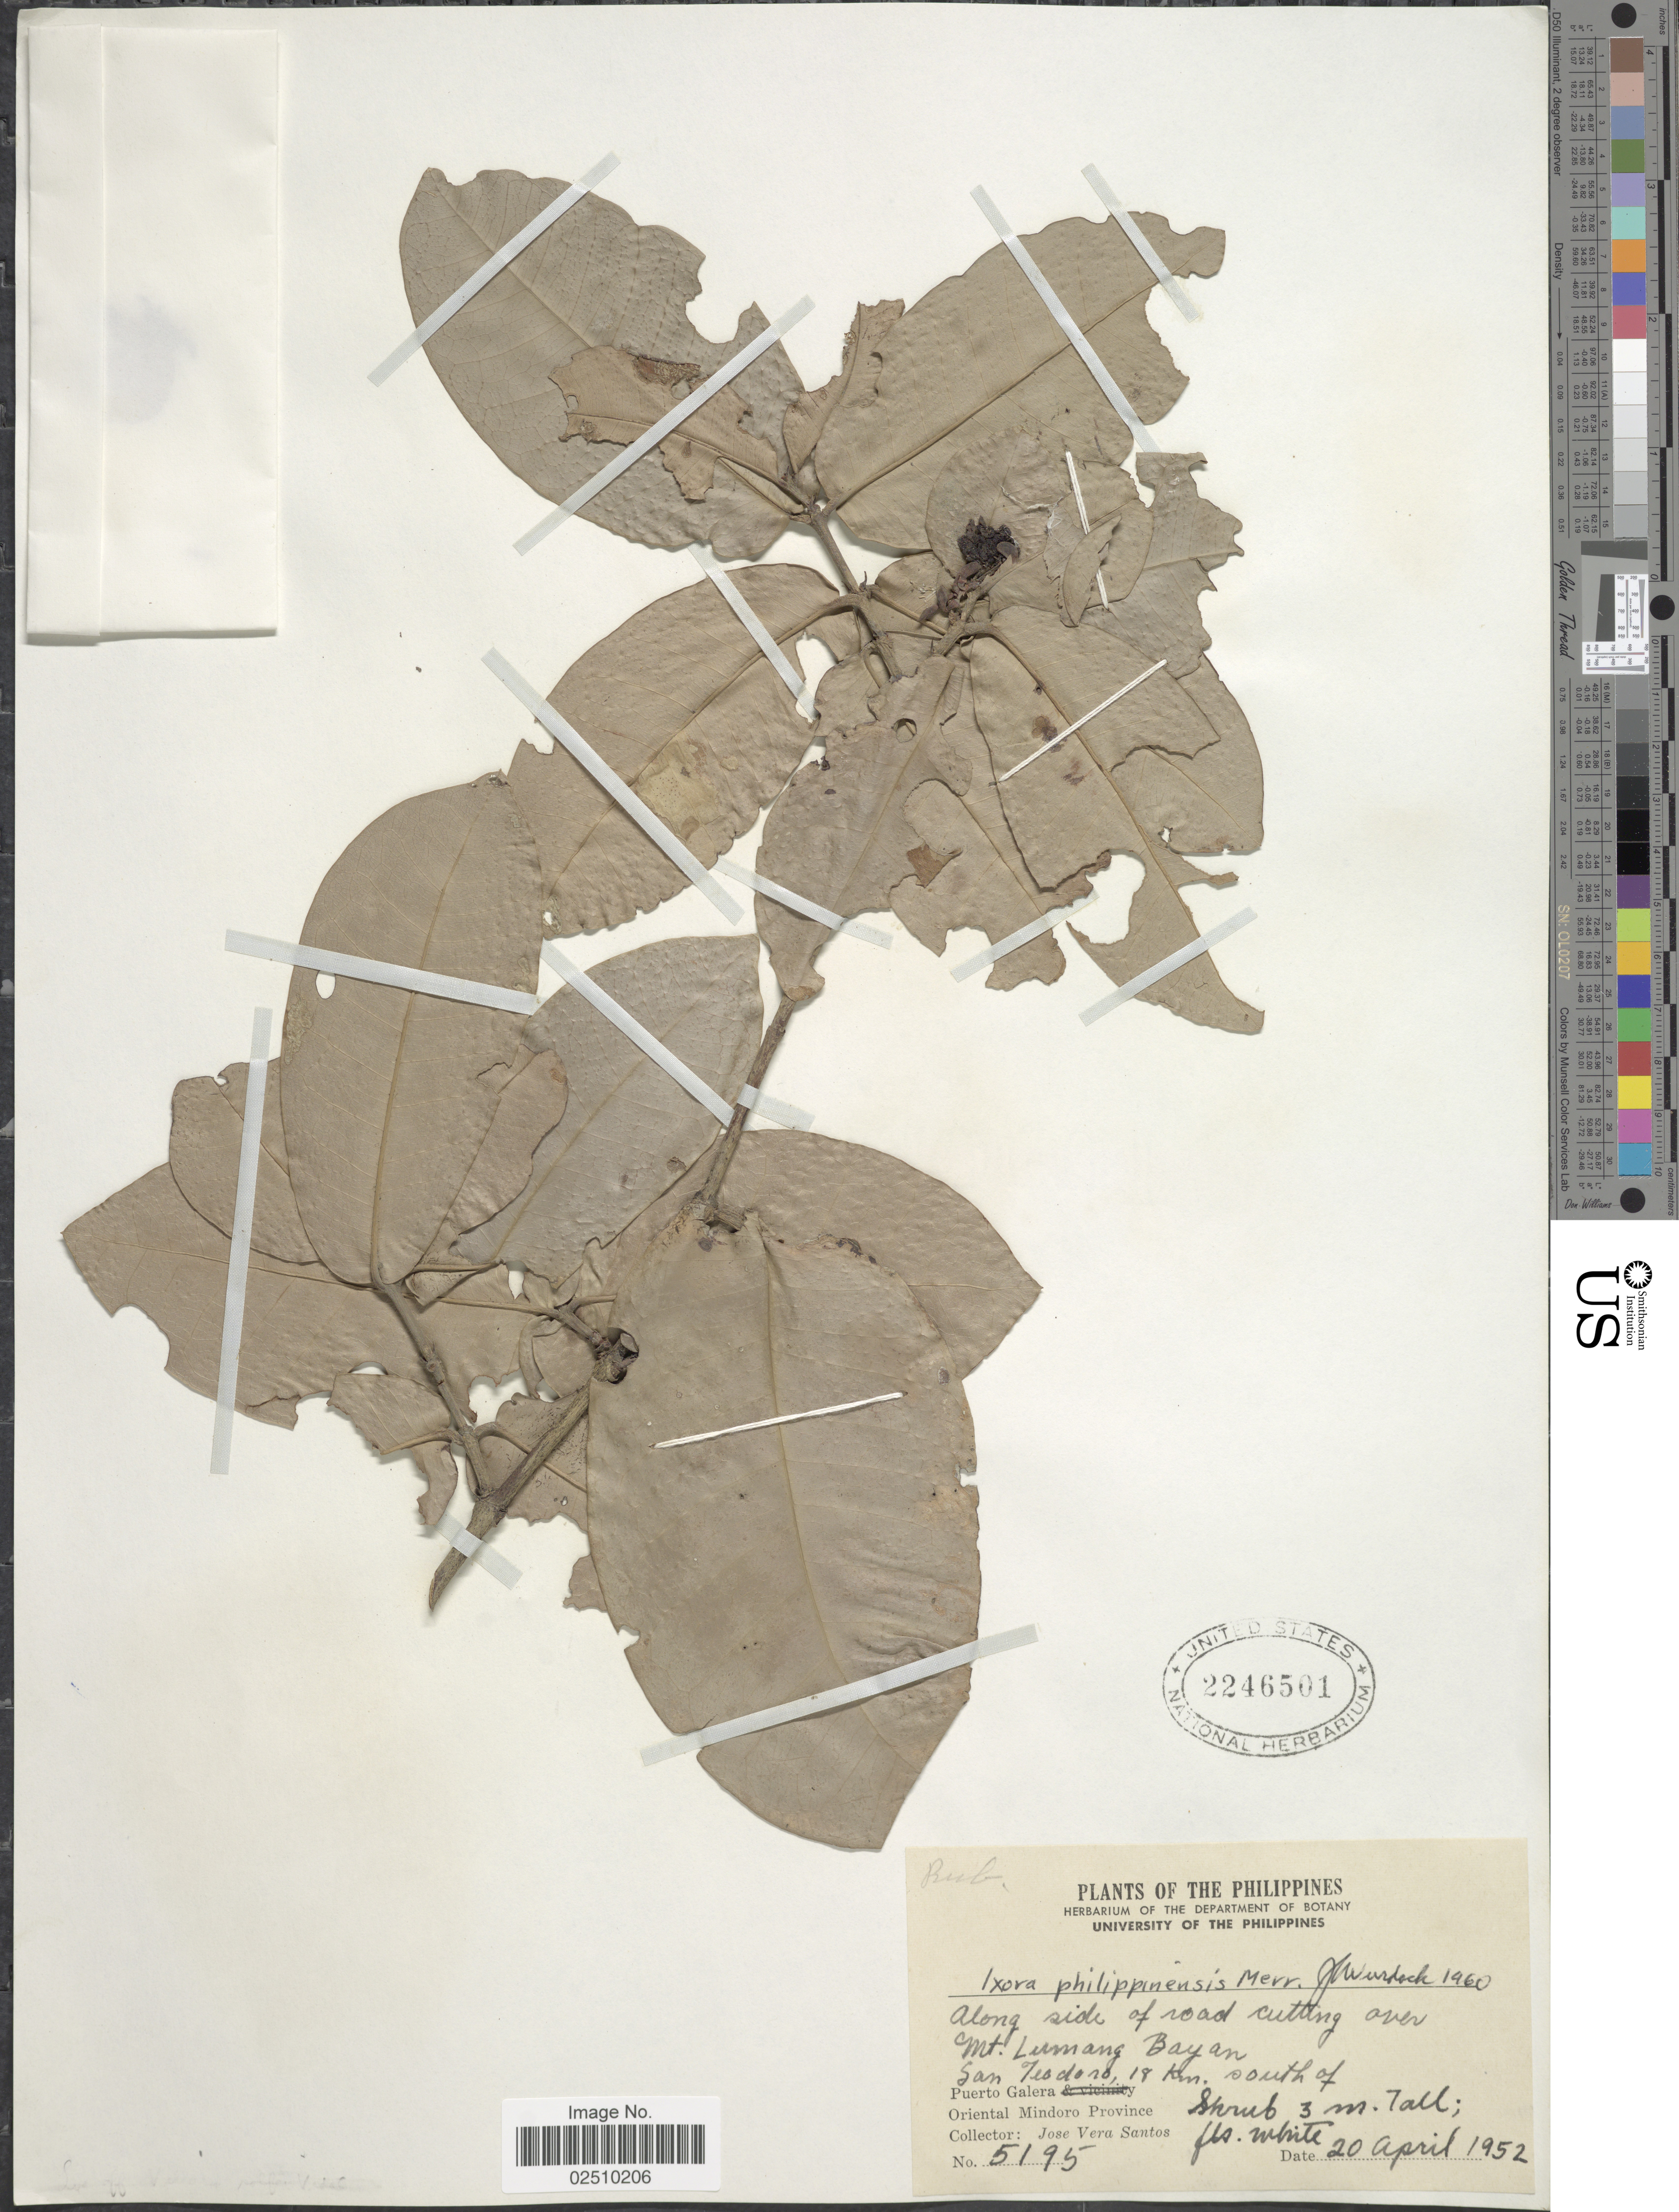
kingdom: Plantae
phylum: Tracheophyta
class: Magnoliopsida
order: Gentianales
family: Rubiaceae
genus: Ixora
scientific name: Ixora philippinensis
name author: Merr.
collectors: J. V. Santos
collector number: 5195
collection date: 1952-04-20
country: Philippines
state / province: Mimaropa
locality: Along side of road cutting over Mt. Lumang Bayan. San Teodoro, 18 km. south of Puerto Galera. Oriental Mindoro Province.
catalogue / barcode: US 2246501